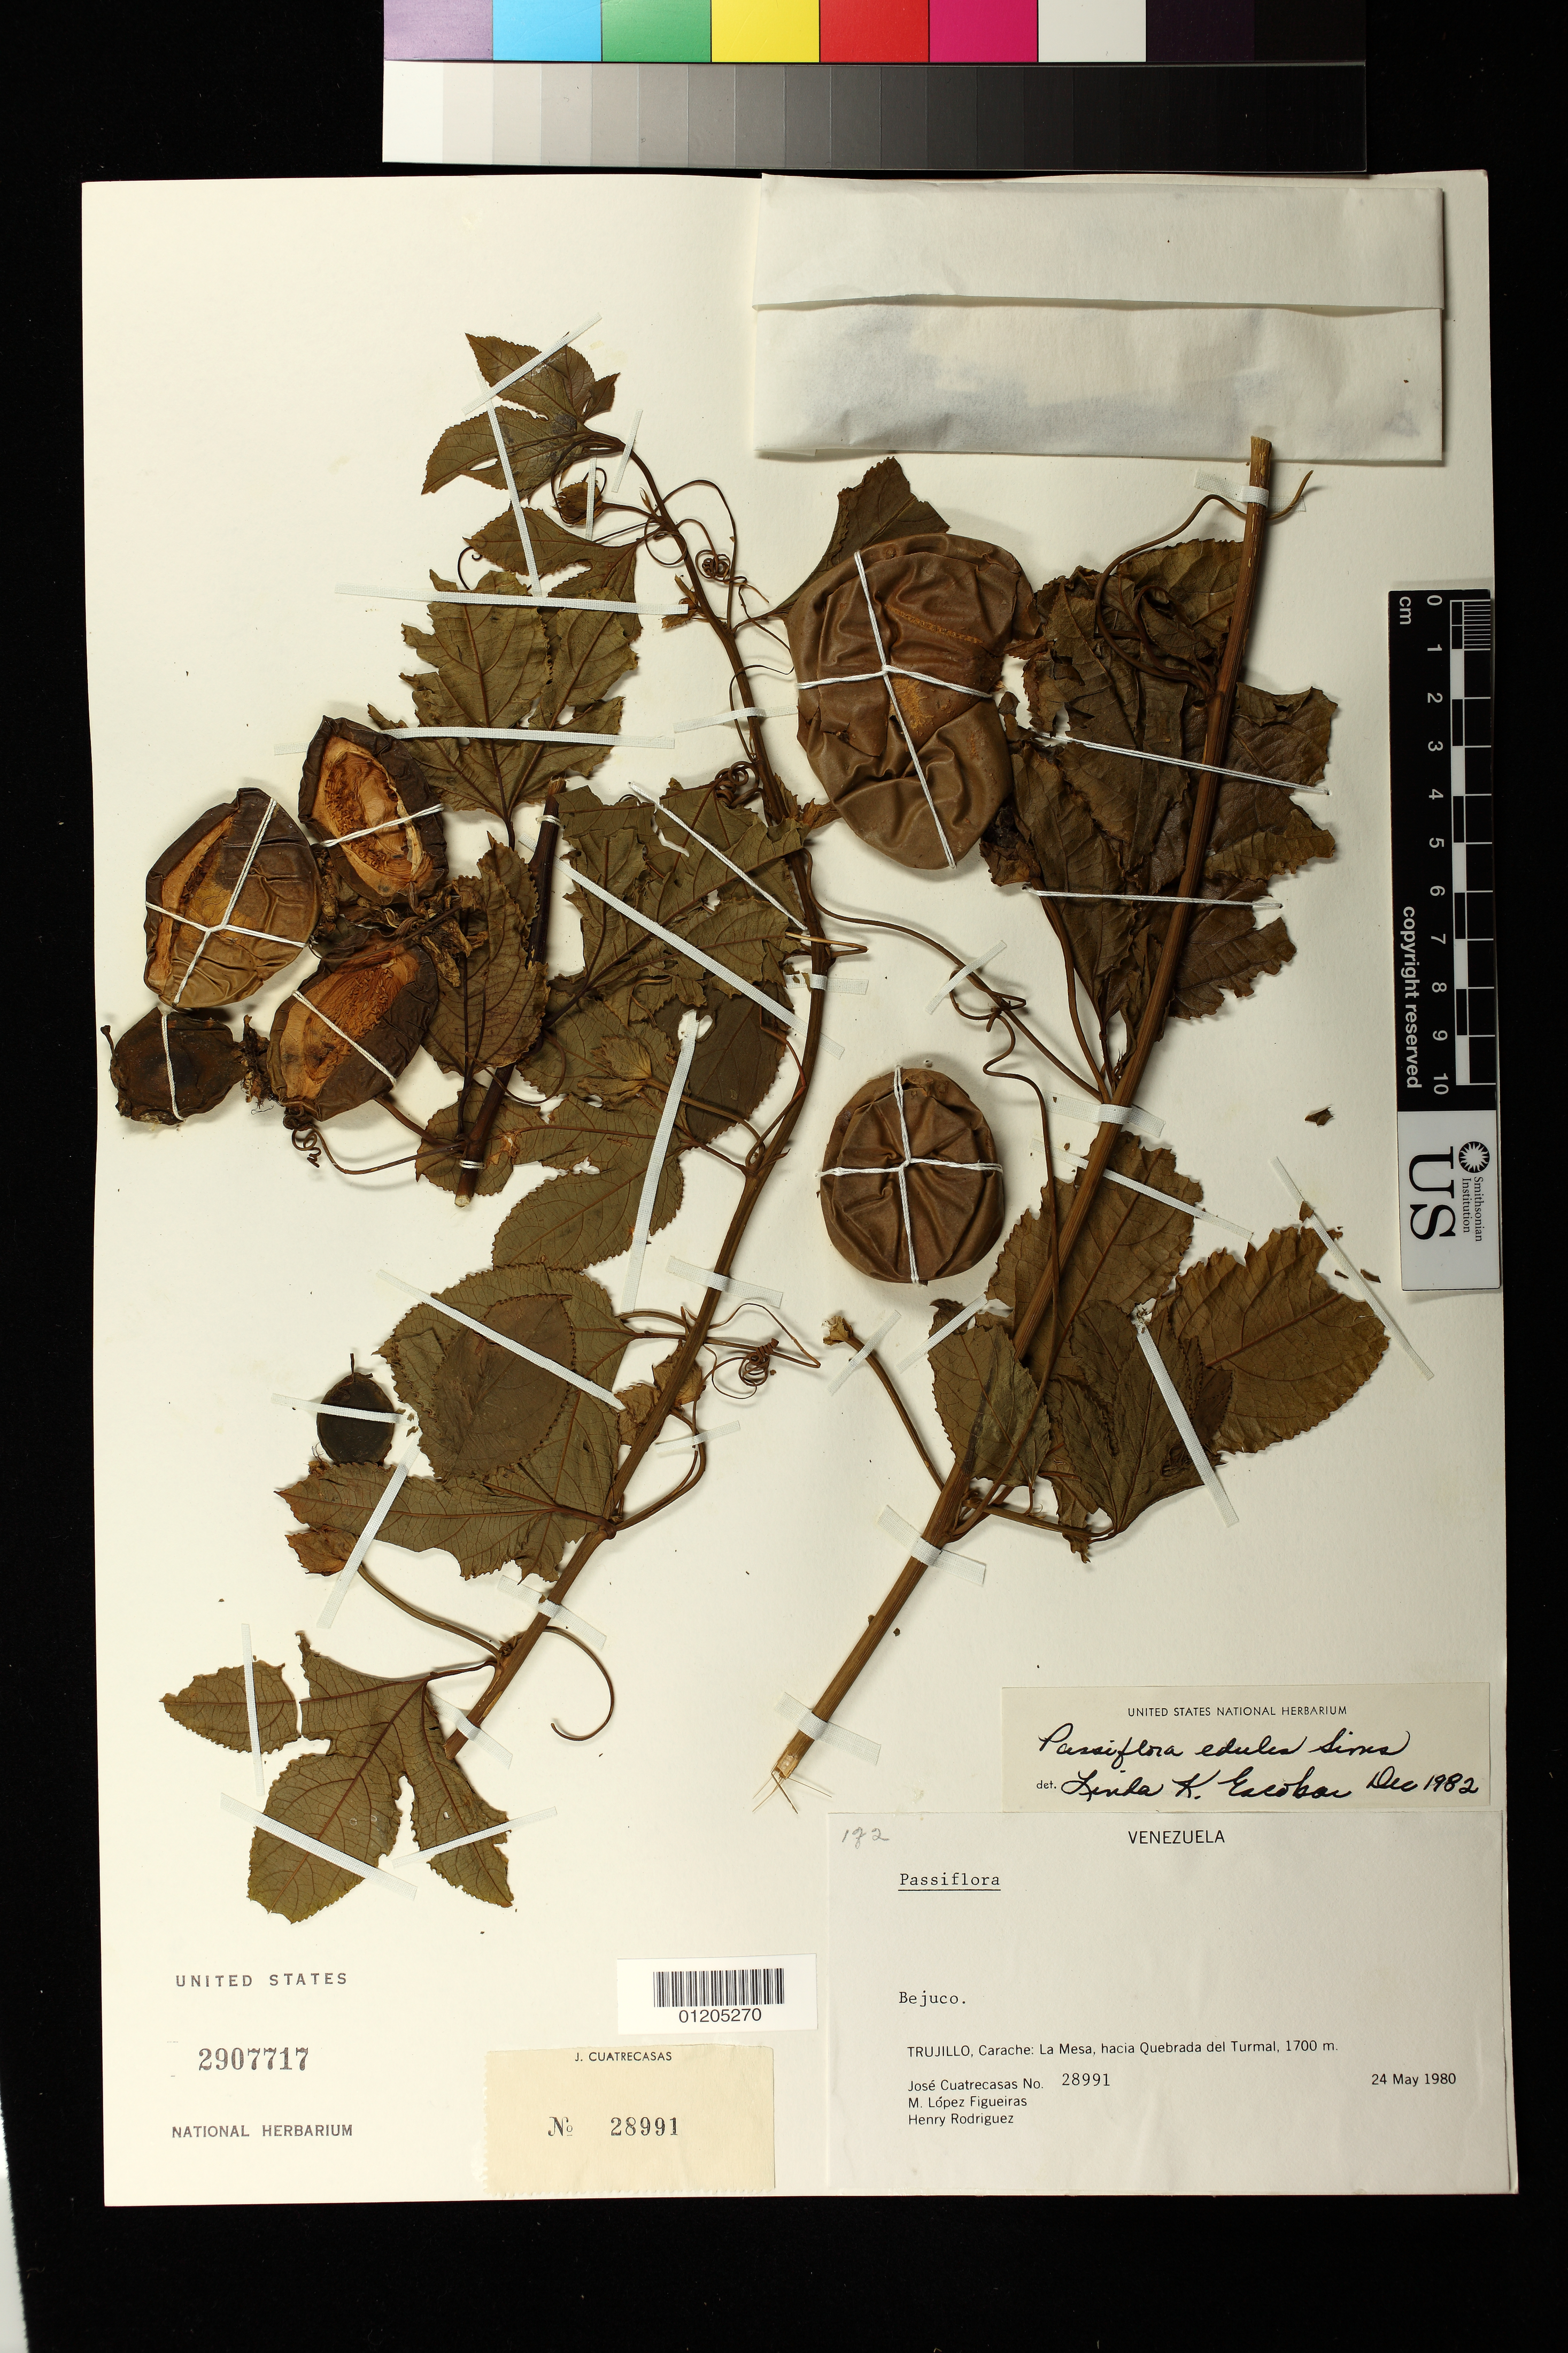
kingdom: Plantae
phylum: Tracheophyta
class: Magnoliopsida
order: Malpighiales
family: Passifloraceae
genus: Passiflora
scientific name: Passiflora edulis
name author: Sims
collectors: J. Cuatrecasas, M. López Figueiras & H. A. Rodriguez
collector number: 28991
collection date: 1980-05-24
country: Venezuela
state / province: Trujillo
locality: Carache: La Mesa, hacia Quebrada del Turmal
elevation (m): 1700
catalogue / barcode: US 2907717